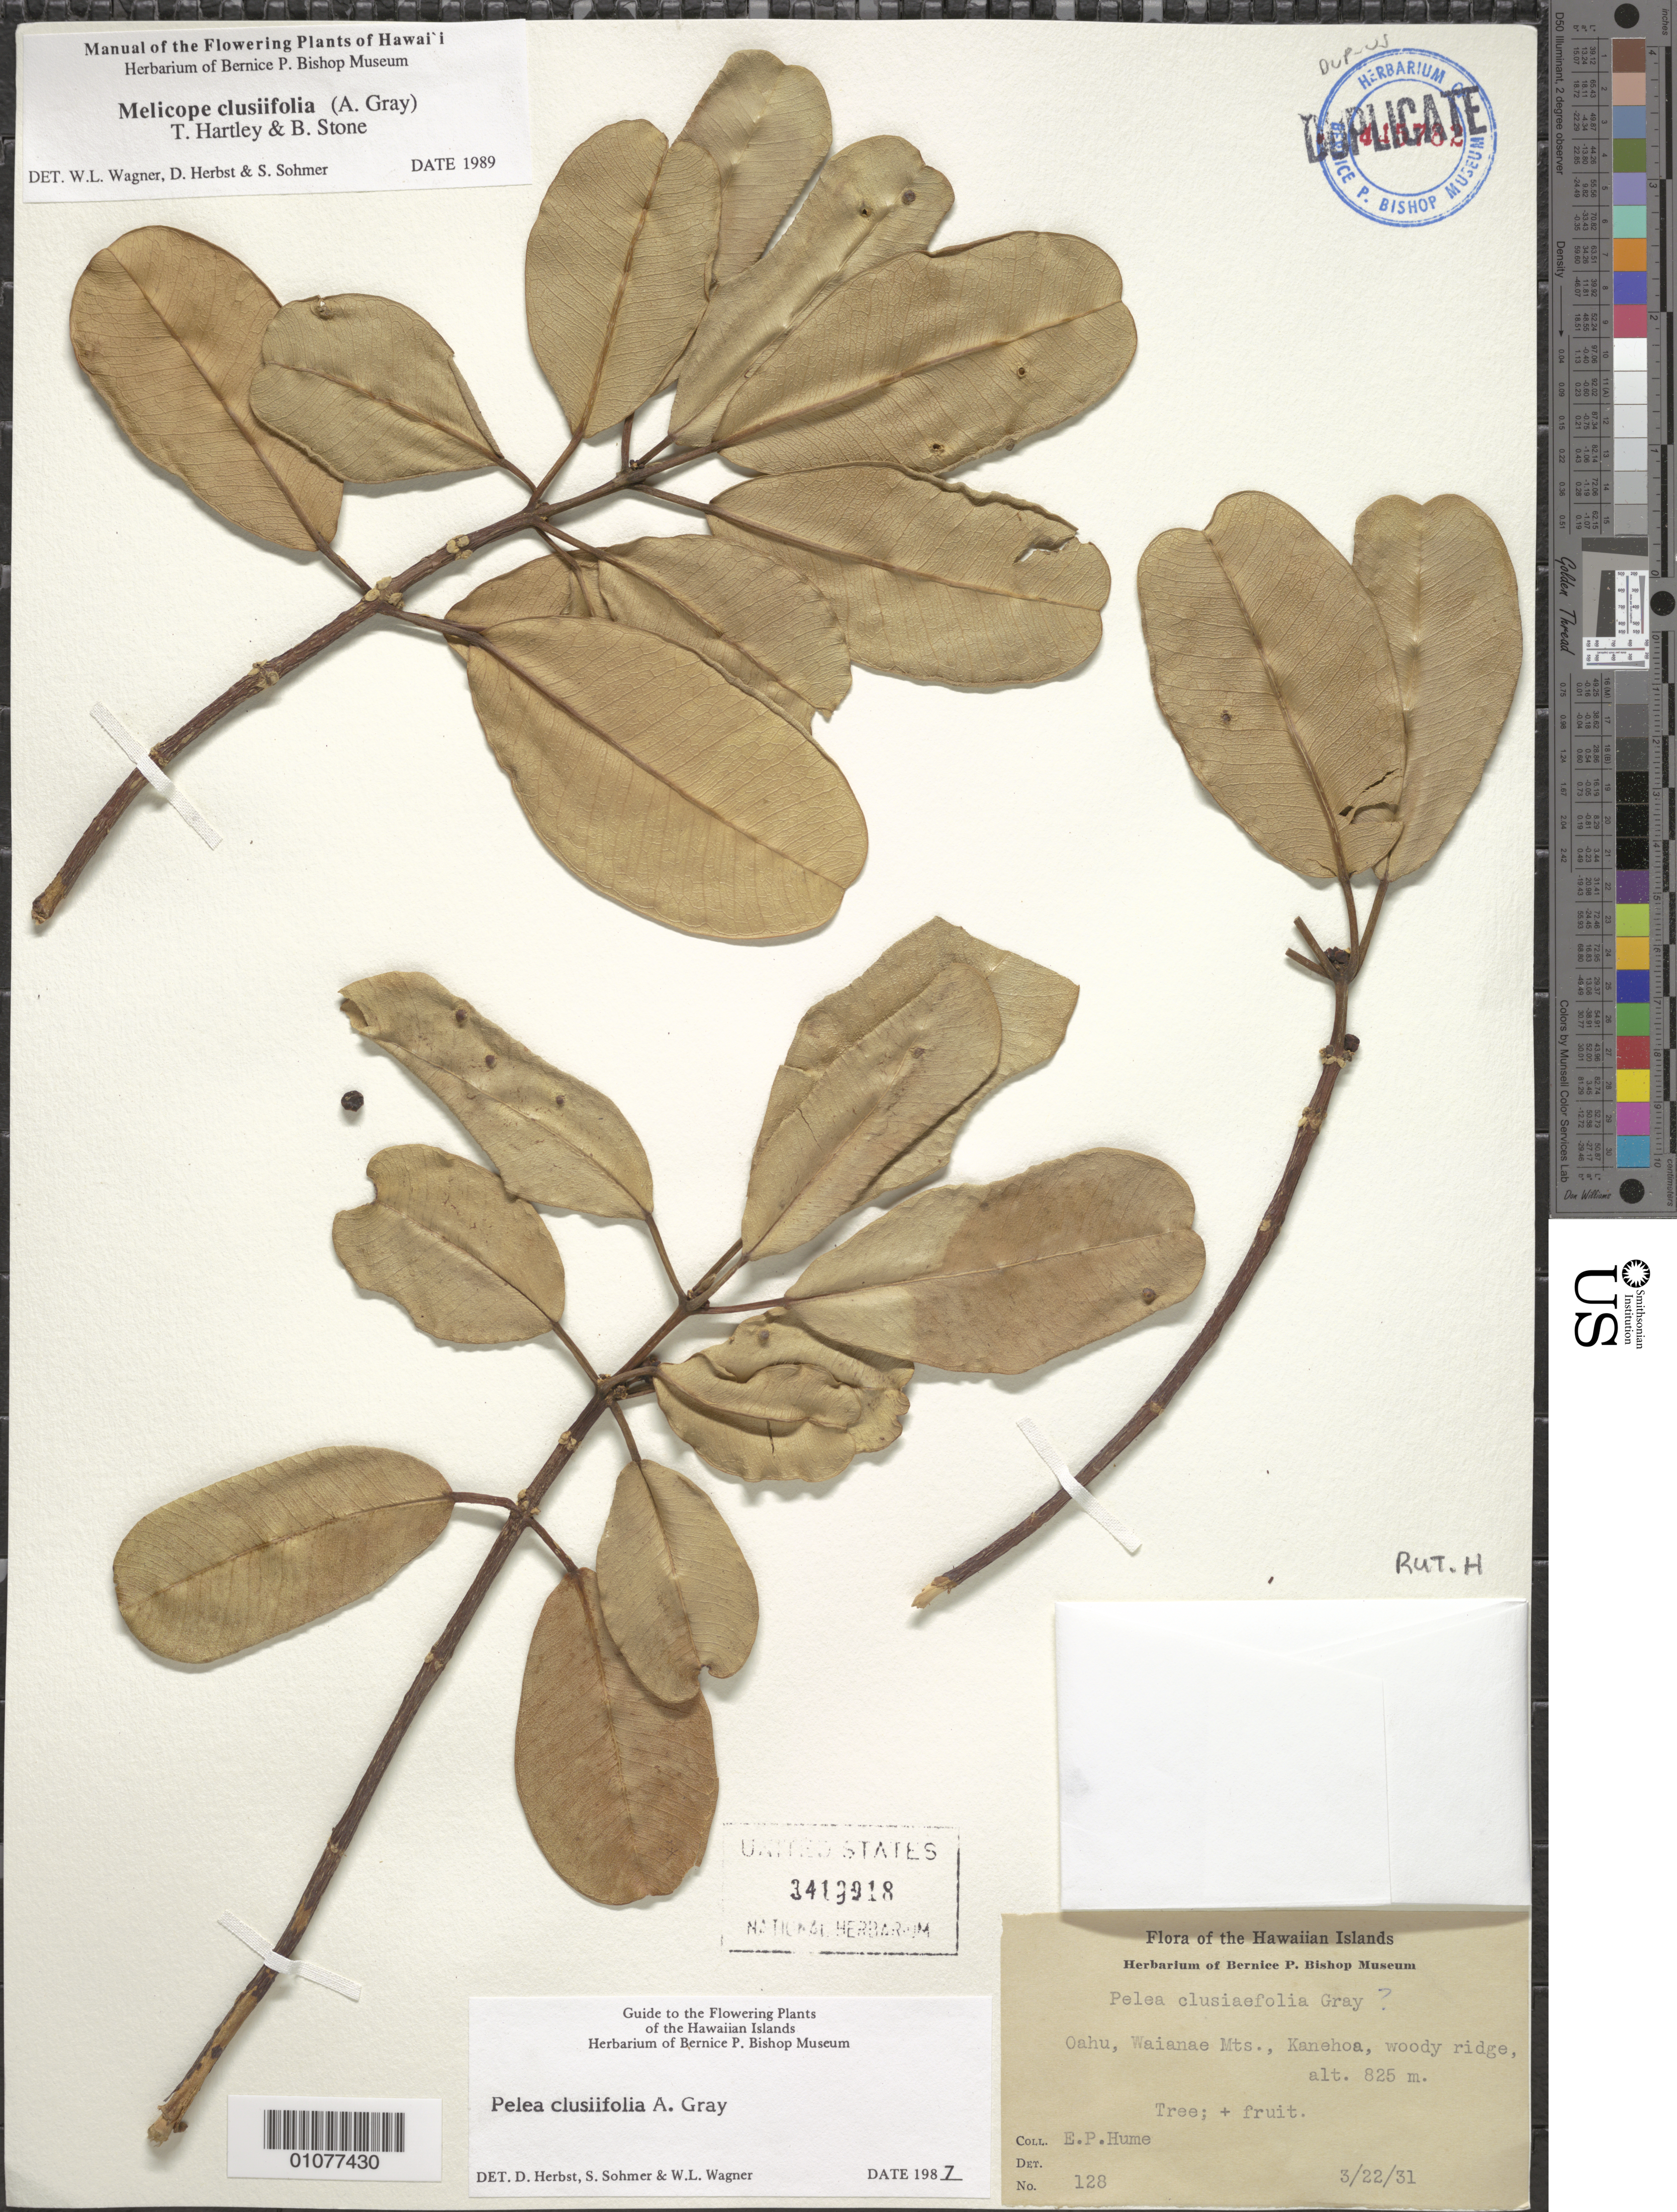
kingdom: Plantae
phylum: Tracheophyta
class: Magnoliopsida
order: Sapindales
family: Rutaceae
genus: Melicope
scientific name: Melicope clusiifolia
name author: (A. Gray) T.G. Hartley & B.C. Stone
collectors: E. P. Hume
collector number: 128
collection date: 1931-03-22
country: United States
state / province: Hawaii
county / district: Honolulu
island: Oahu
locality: Waianae Mts, Kanehoa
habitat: woody ridge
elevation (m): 825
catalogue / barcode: US 3413918